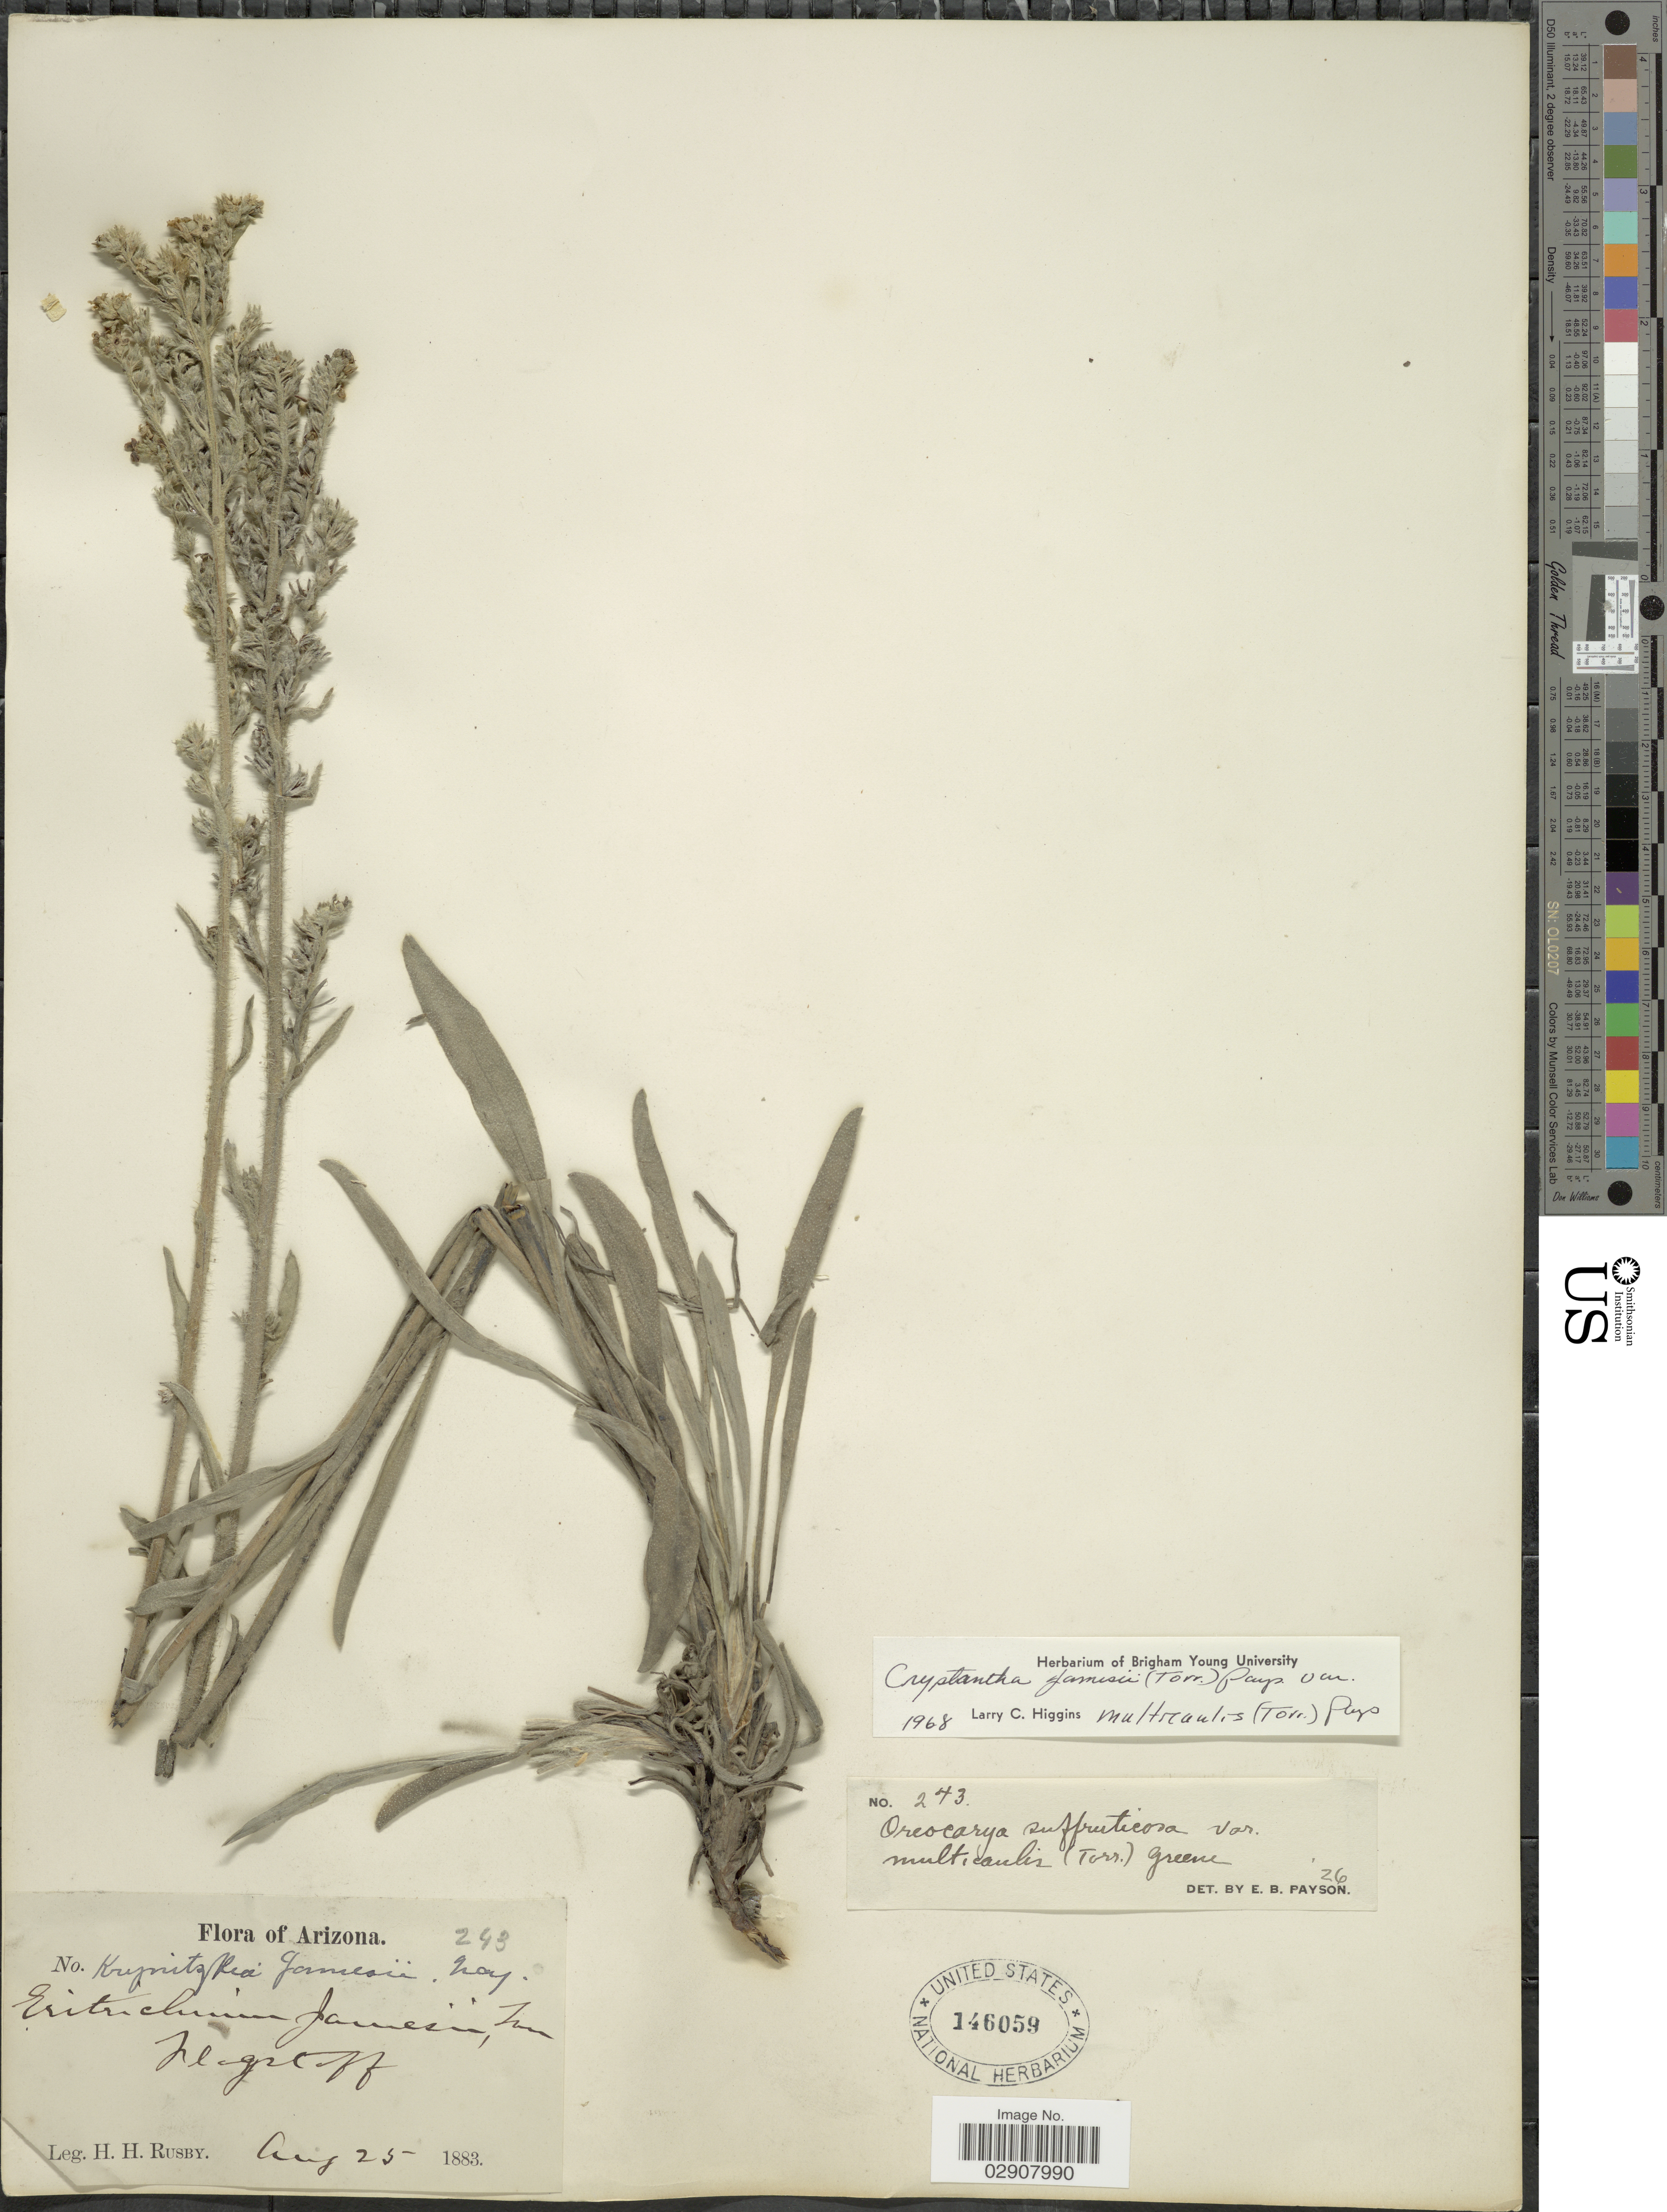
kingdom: Plantae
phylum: Tracheophyta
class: Magnoliopsida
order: Boraginales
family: Boraginaceae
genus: Cryptantha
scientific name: Cryptantha jamesii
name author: (Torr.) Payson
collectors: H. H. Rusby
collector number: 243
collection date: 1883-08-25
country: United States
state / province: Arizona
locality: Flagstaff.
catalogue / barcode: US 146059